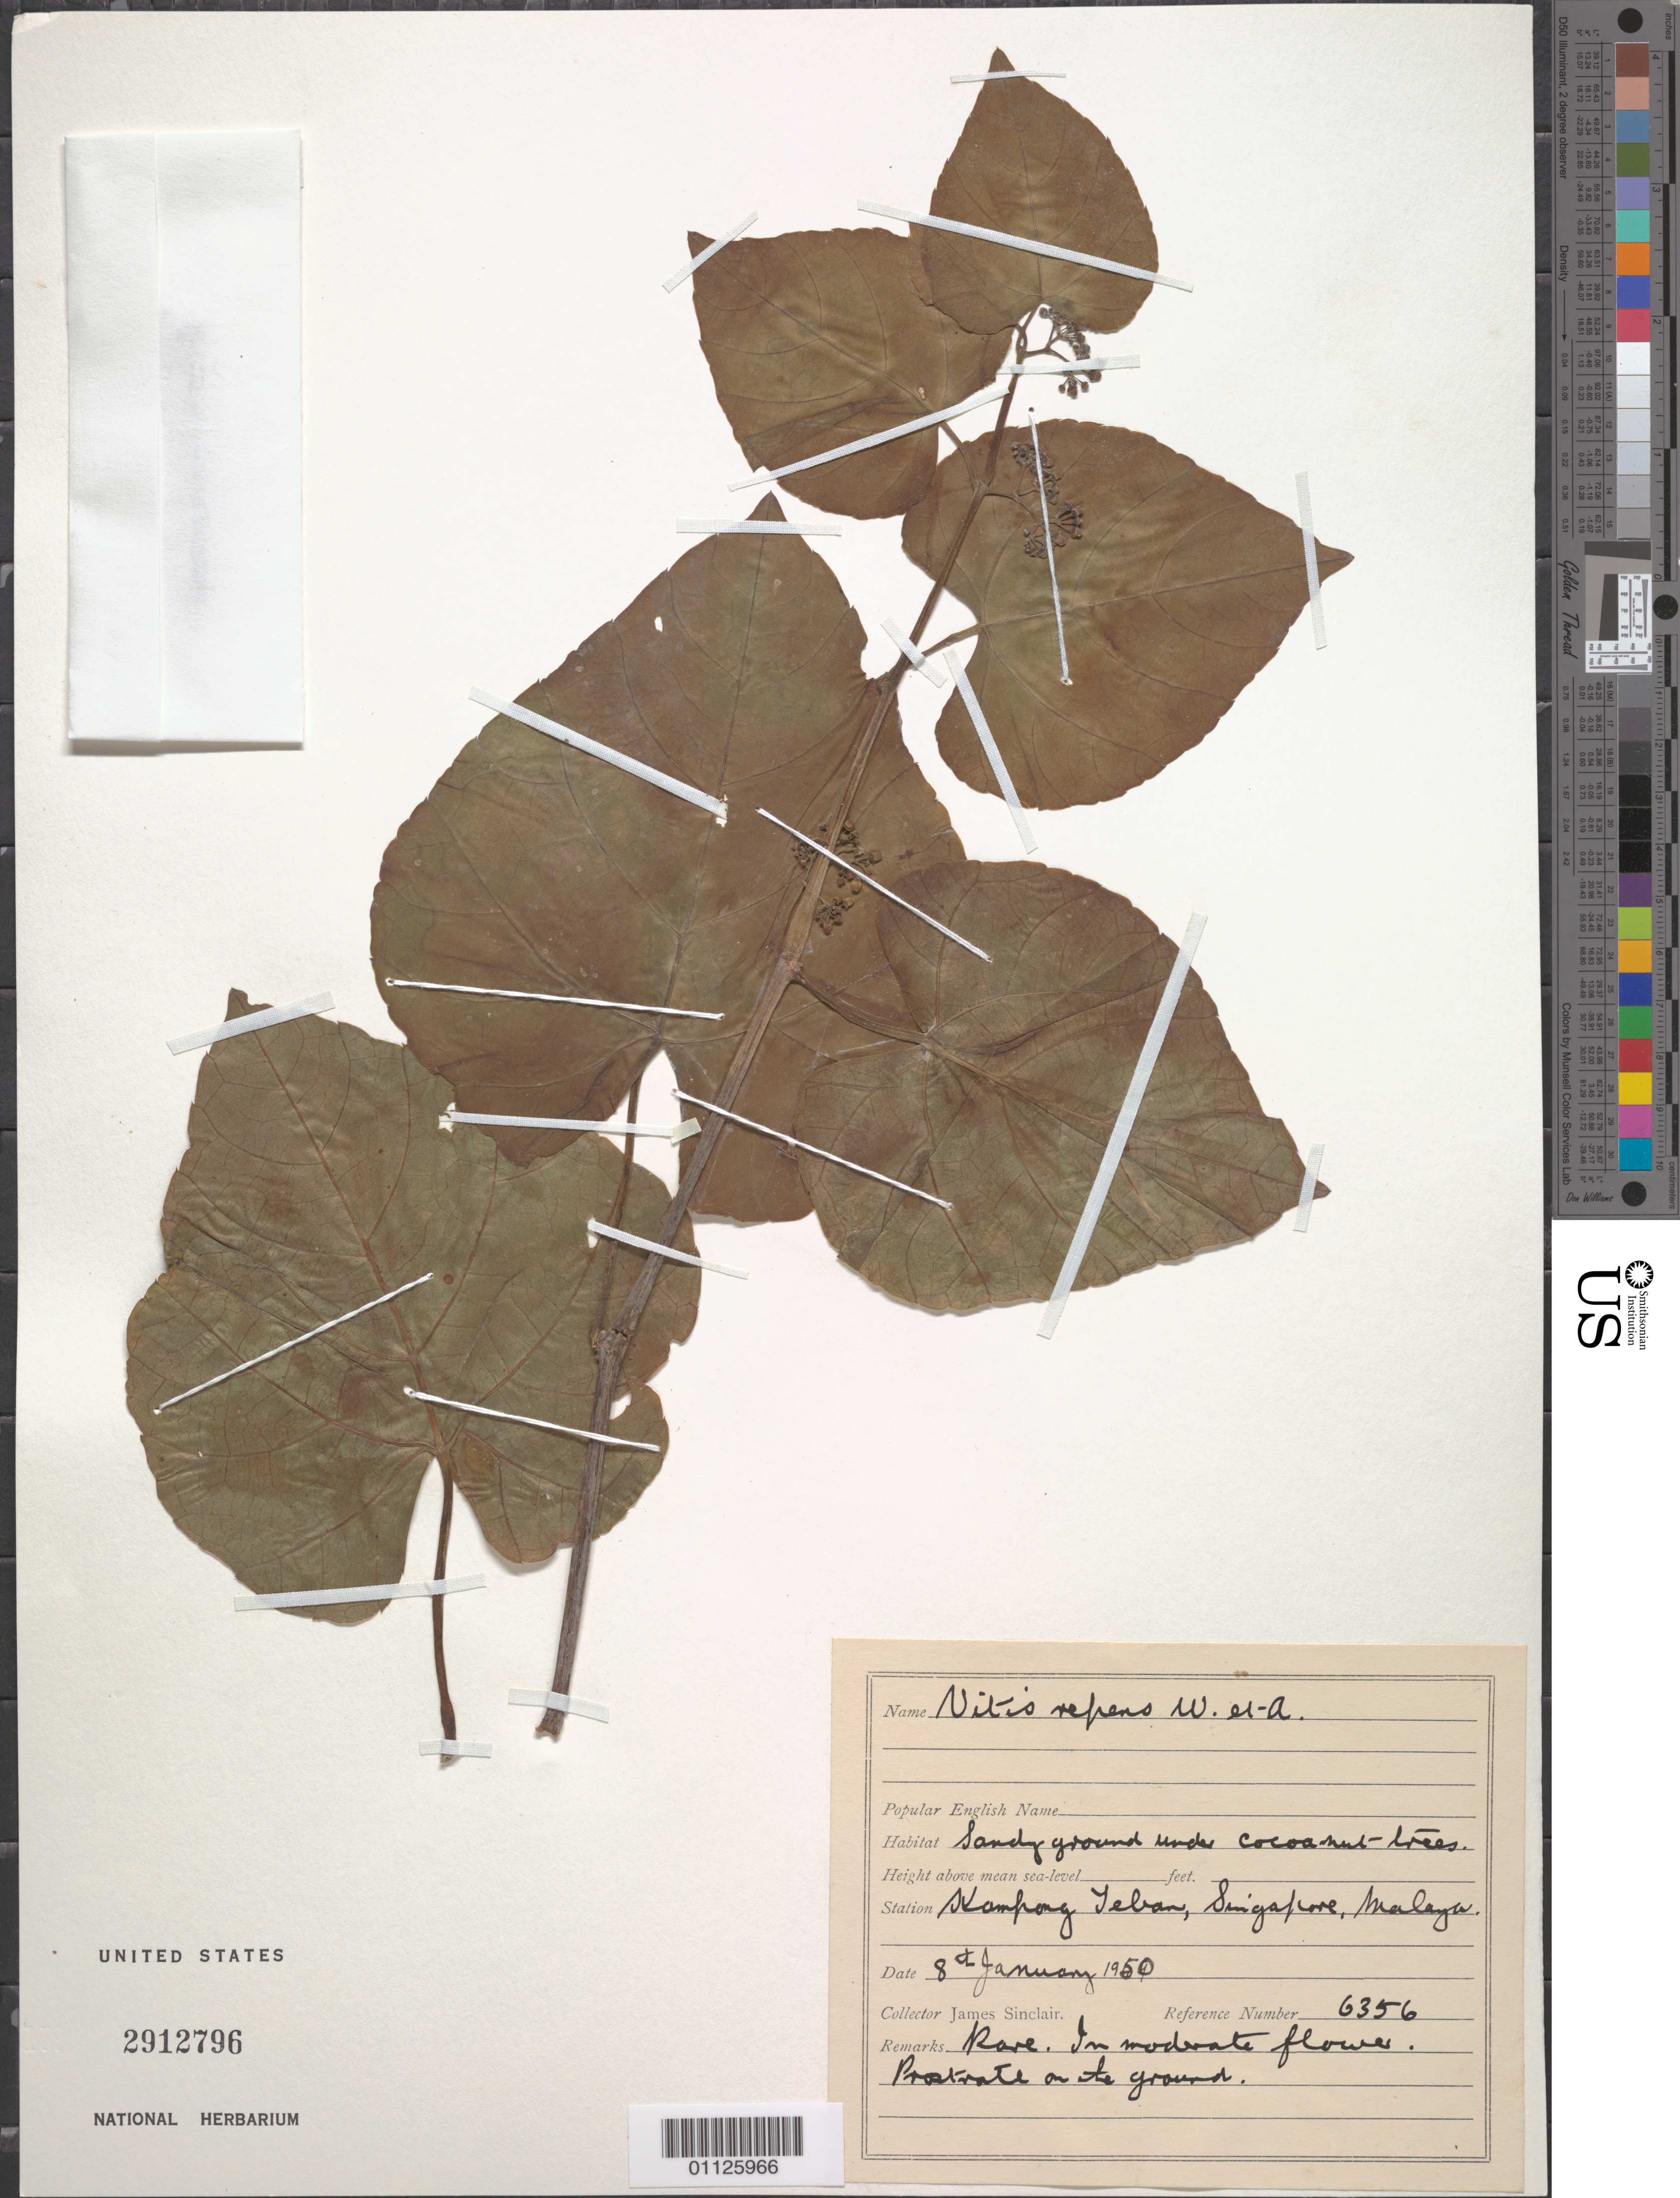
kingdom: Plantae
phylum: Tracheophyta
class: Magnoliopsida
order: Vitales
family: Vitaceae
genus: Cissus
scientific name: Cissus repens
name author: Lam.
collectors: J. G. Sinclair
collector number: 6356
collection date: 1950-01-08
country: Malaysia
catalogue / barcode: US 2912796